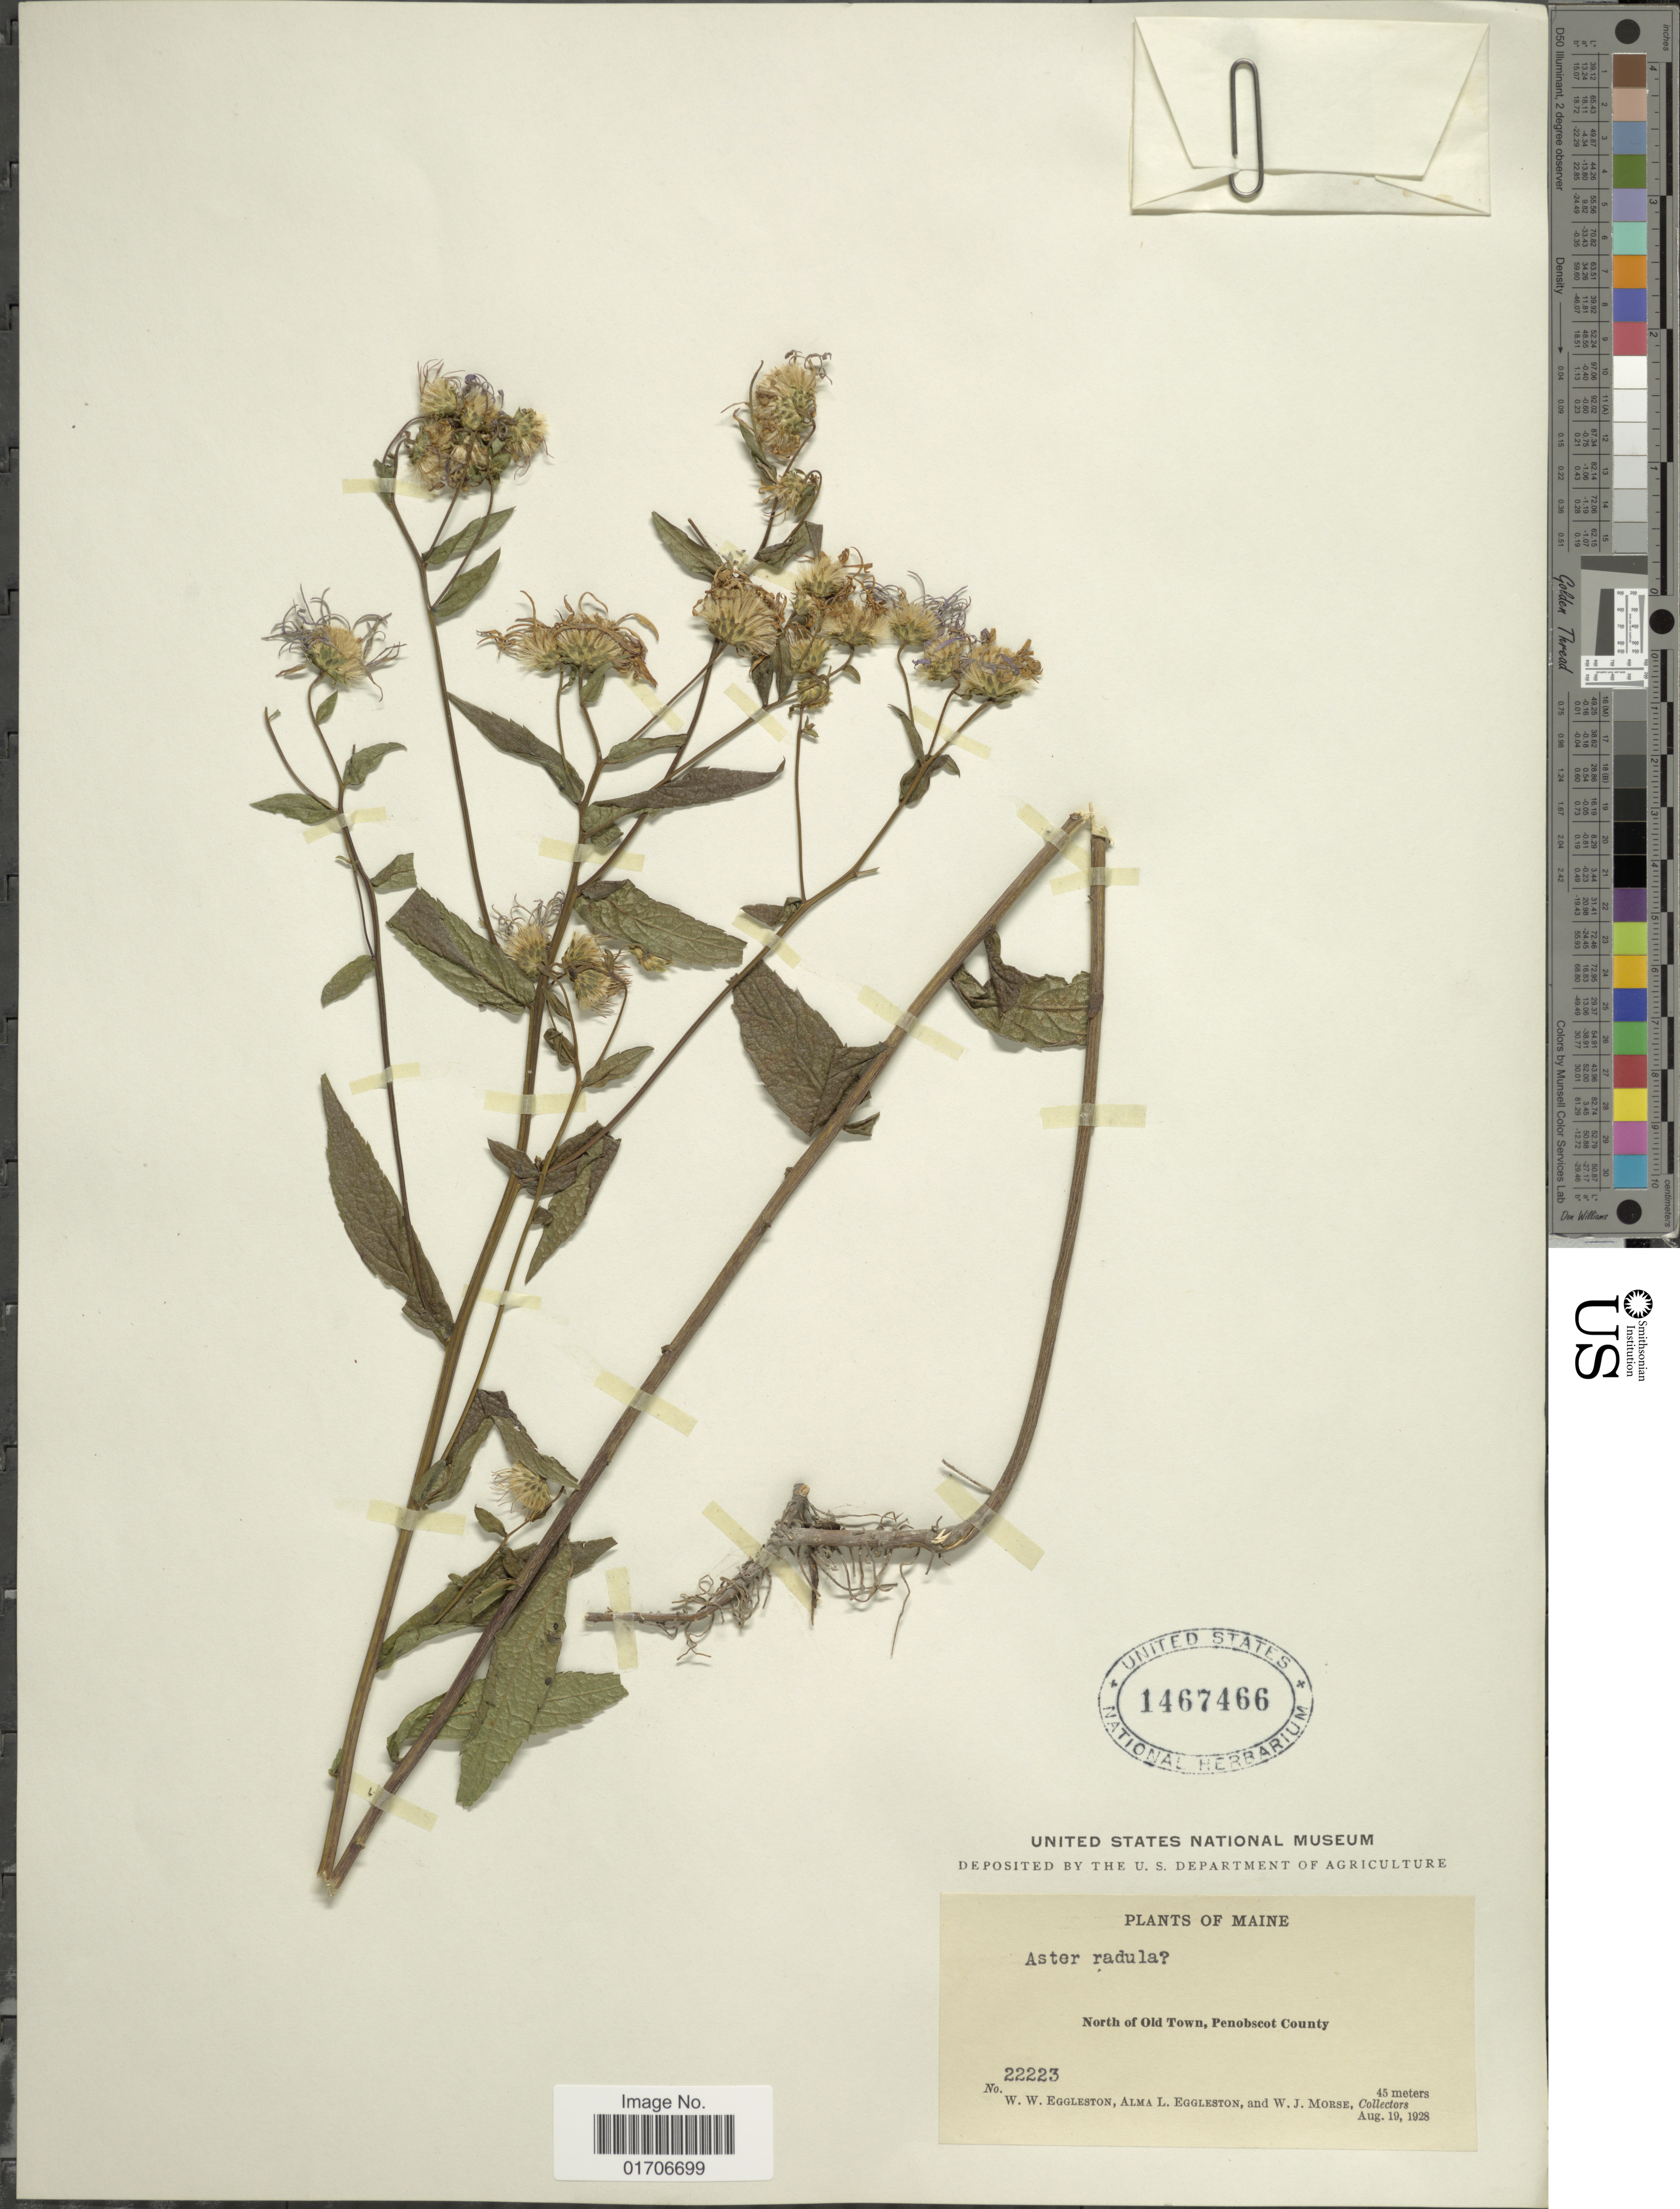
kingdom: Plantae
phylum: Tracheophyta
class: Magnoliopsida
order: Asterales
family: Asteraceae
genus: Eurybia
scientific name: Eurybia radula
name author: (Aiton) G.L. Nesom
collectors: W. W. Eggleston, A. Eggleston & W. J. Morse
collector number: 22223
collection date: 1928-08-19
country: United States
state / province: Maine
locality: North of Old Town, Penobscot County.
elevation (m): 45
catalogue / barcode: US 1467466